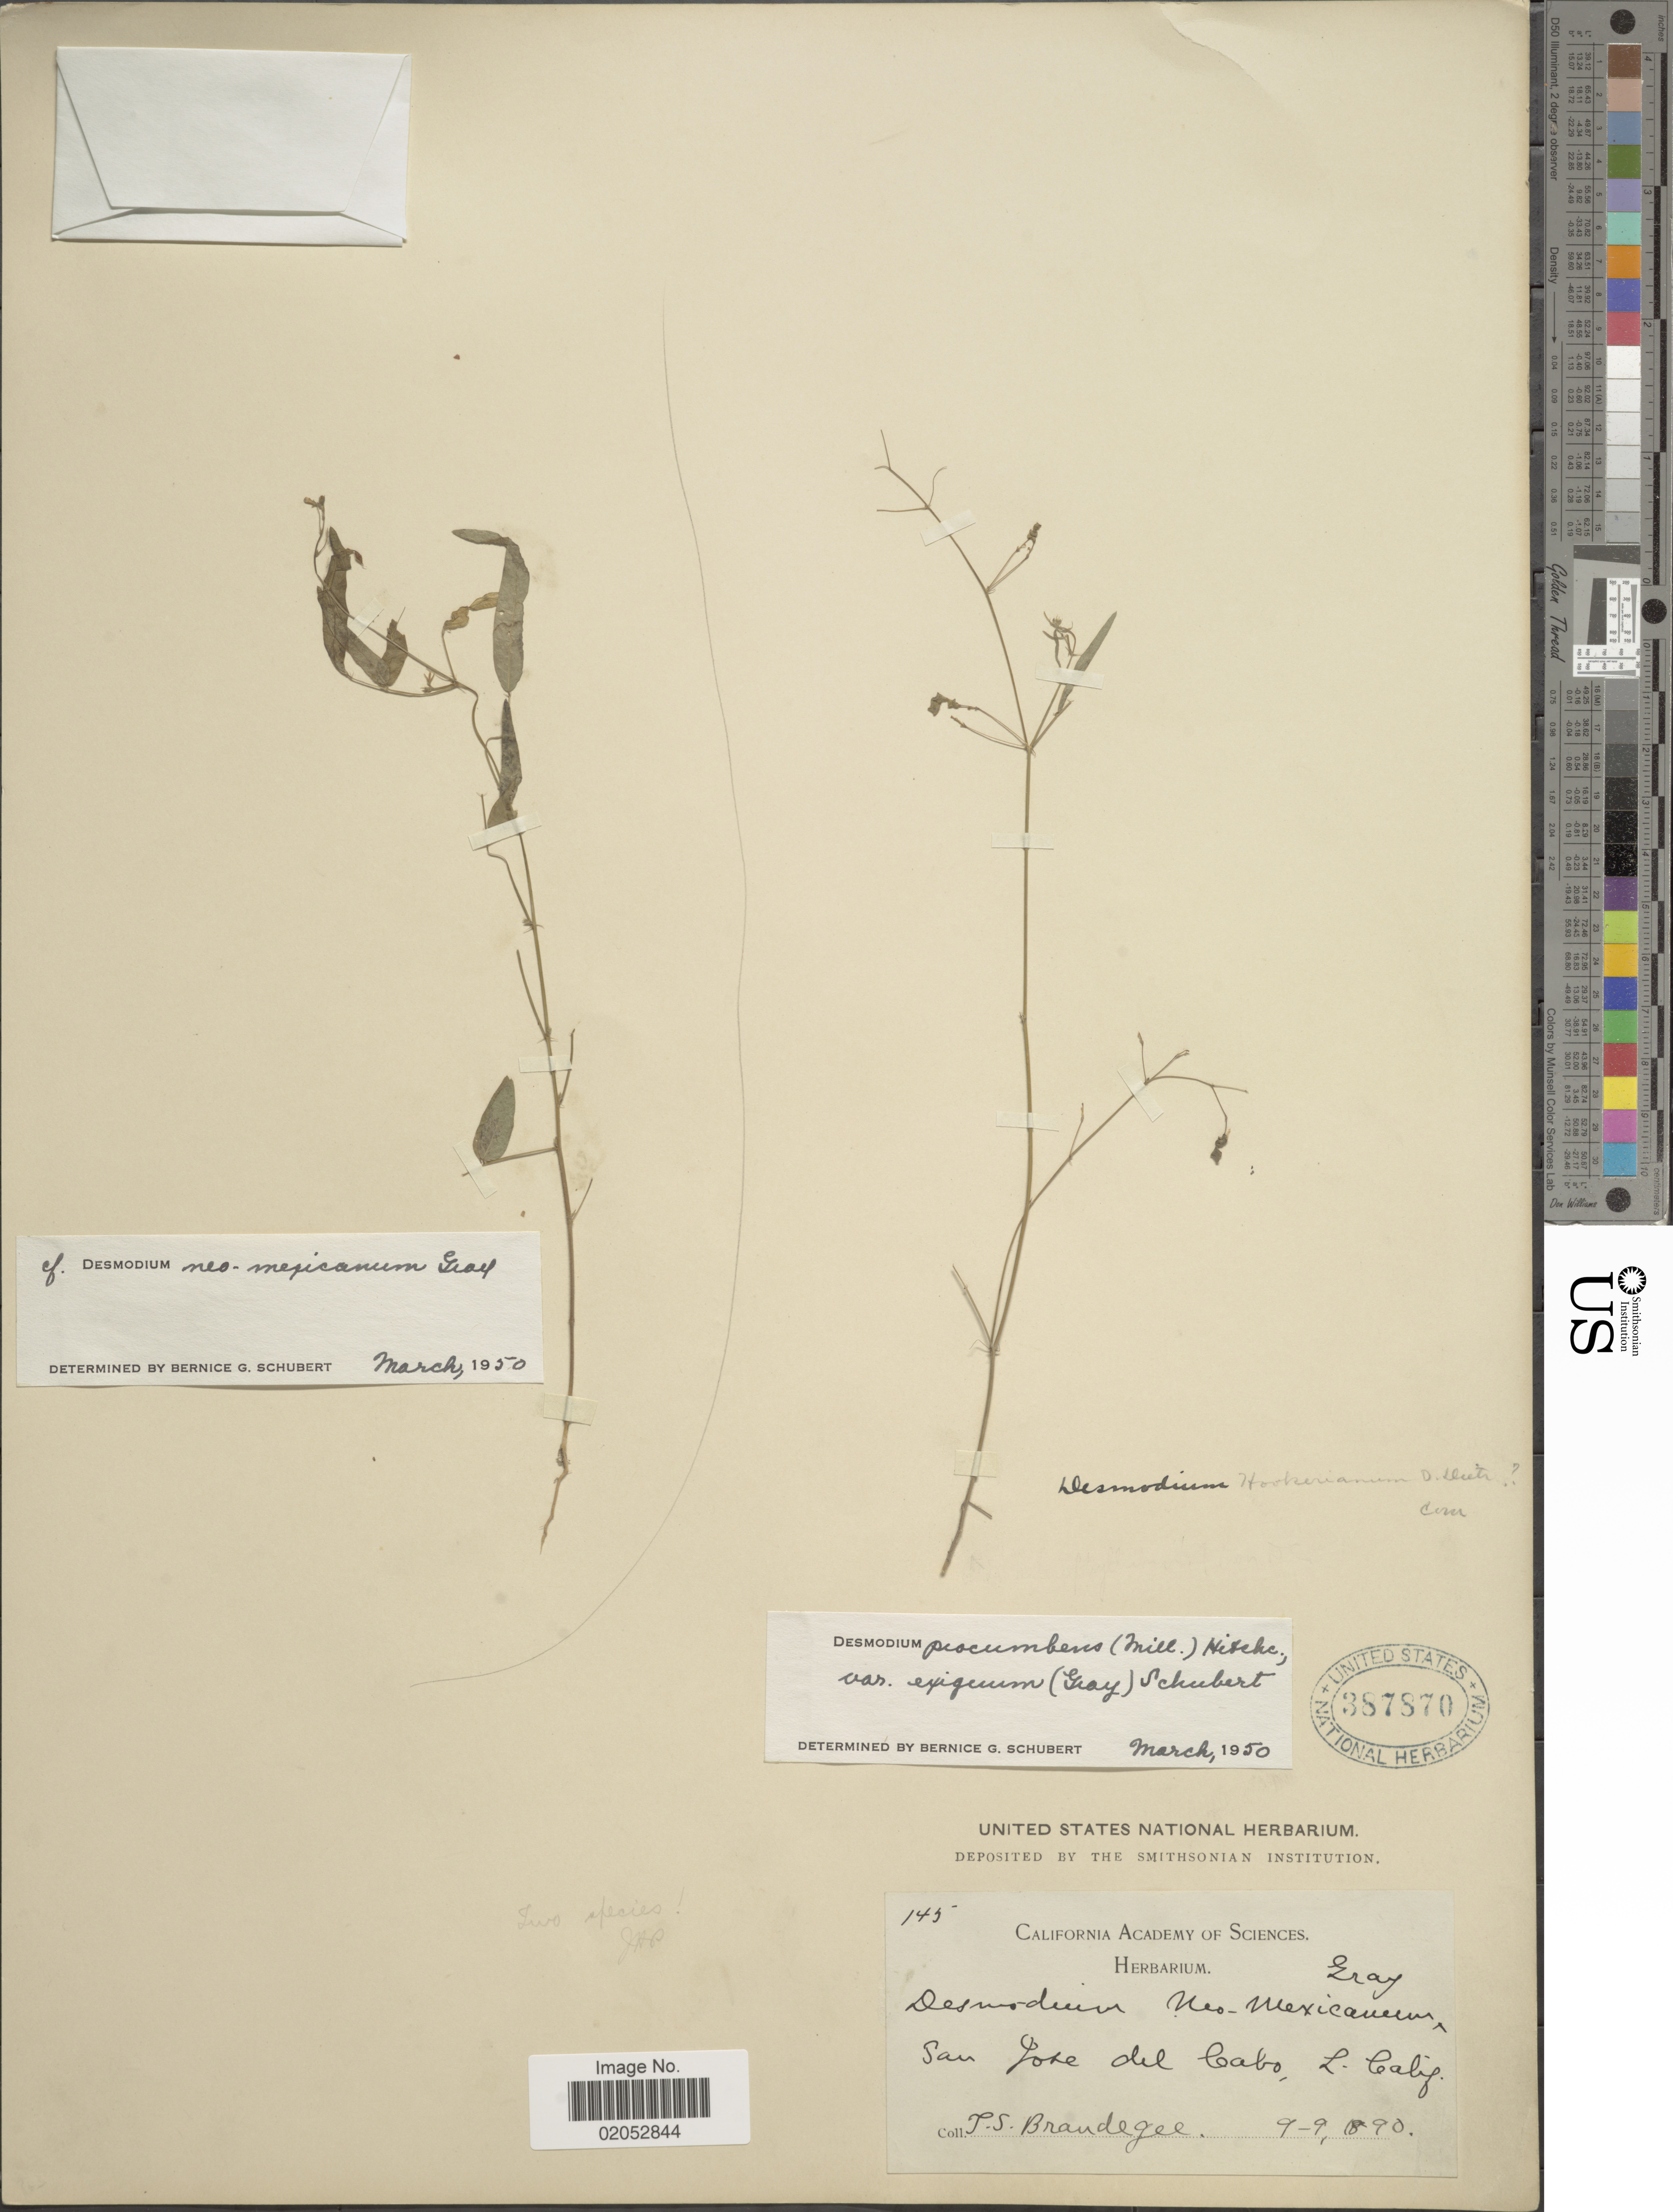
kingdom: Plantae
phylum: Tracheophyta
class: Magnoliopsida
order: Fabales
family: Fabaceae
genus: Desmodium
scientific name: Desmodium procumbens var. exiguum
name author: (A. Gray) B.G. Schub.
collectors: T. S. Brandegee (herbarium)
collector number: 145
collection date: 1890-09-09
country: Mexico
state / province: Baja California Sur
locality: San Jose del Cabo. L. Calif.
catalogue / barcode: US 387870